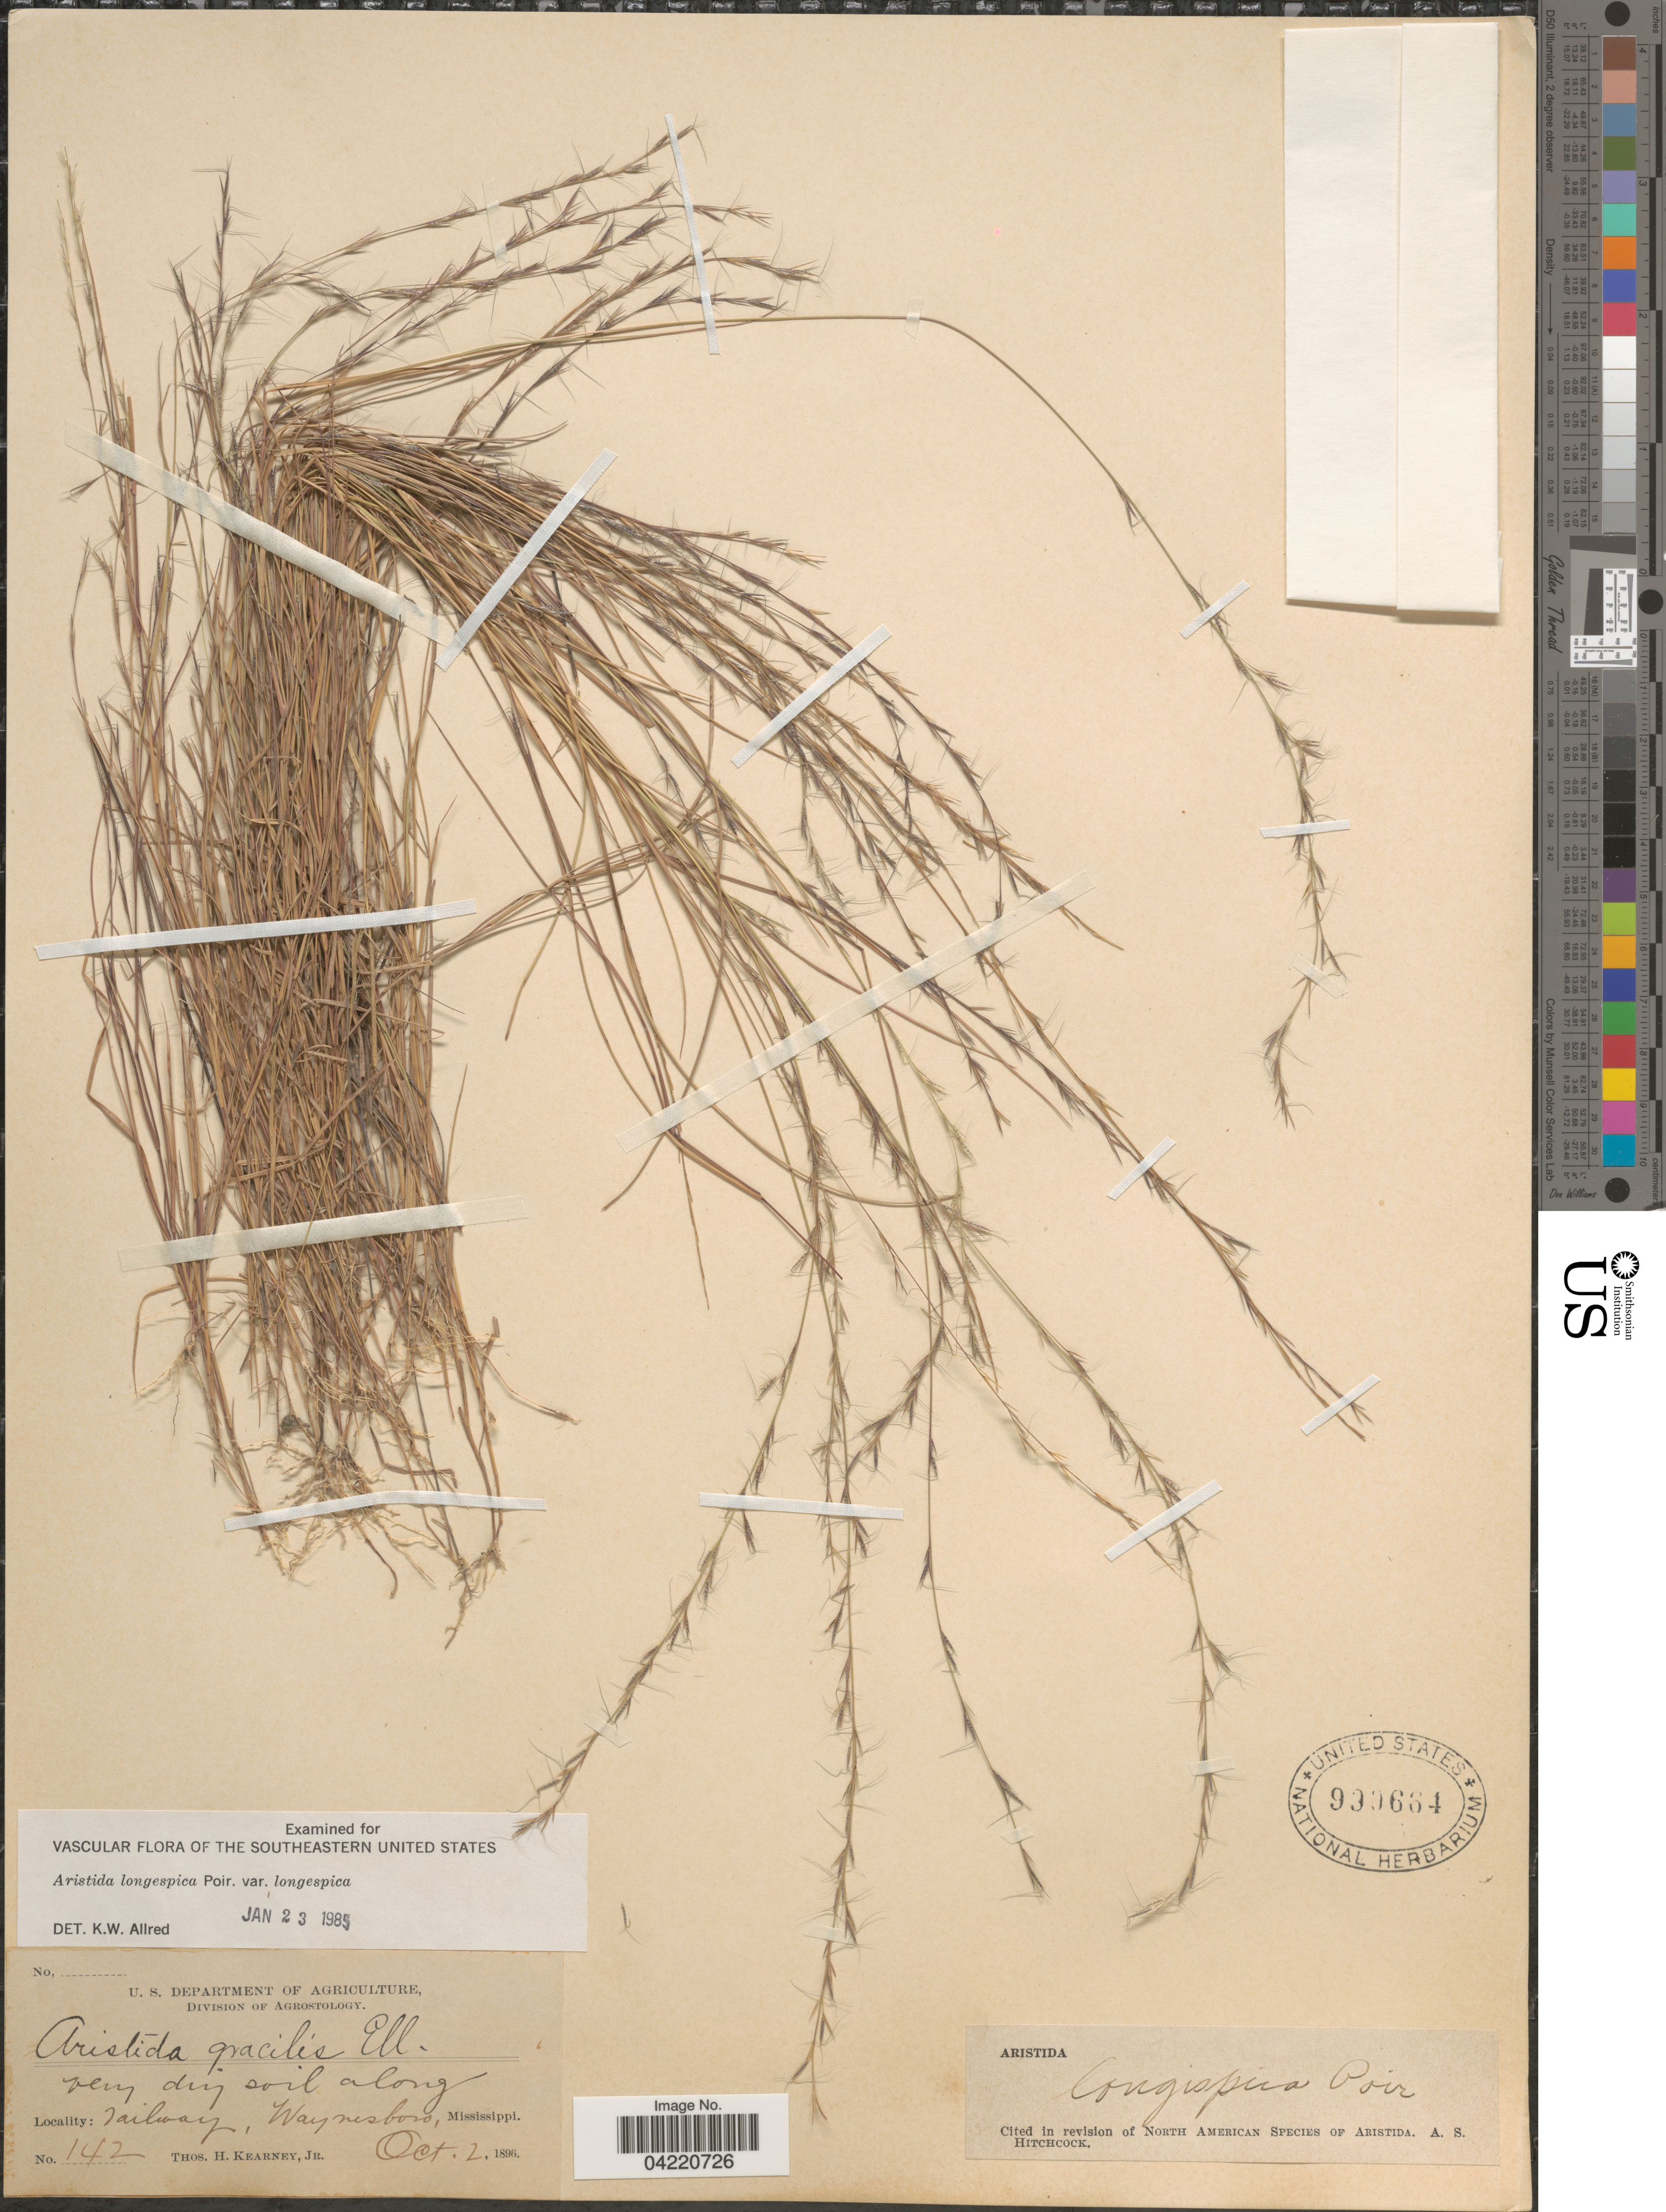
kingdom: Plantae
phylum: Tracheophyta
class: Liliopsida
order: Poales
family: Poaceae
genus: Aristida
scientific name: Aristida longespica var. longespica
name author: Poir.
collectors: T. H. Kearney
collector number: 142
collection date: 1896-10-02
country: United States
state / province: Mississippi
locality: Very dry soil along railway, Waynesboro.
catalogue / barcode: US 990664